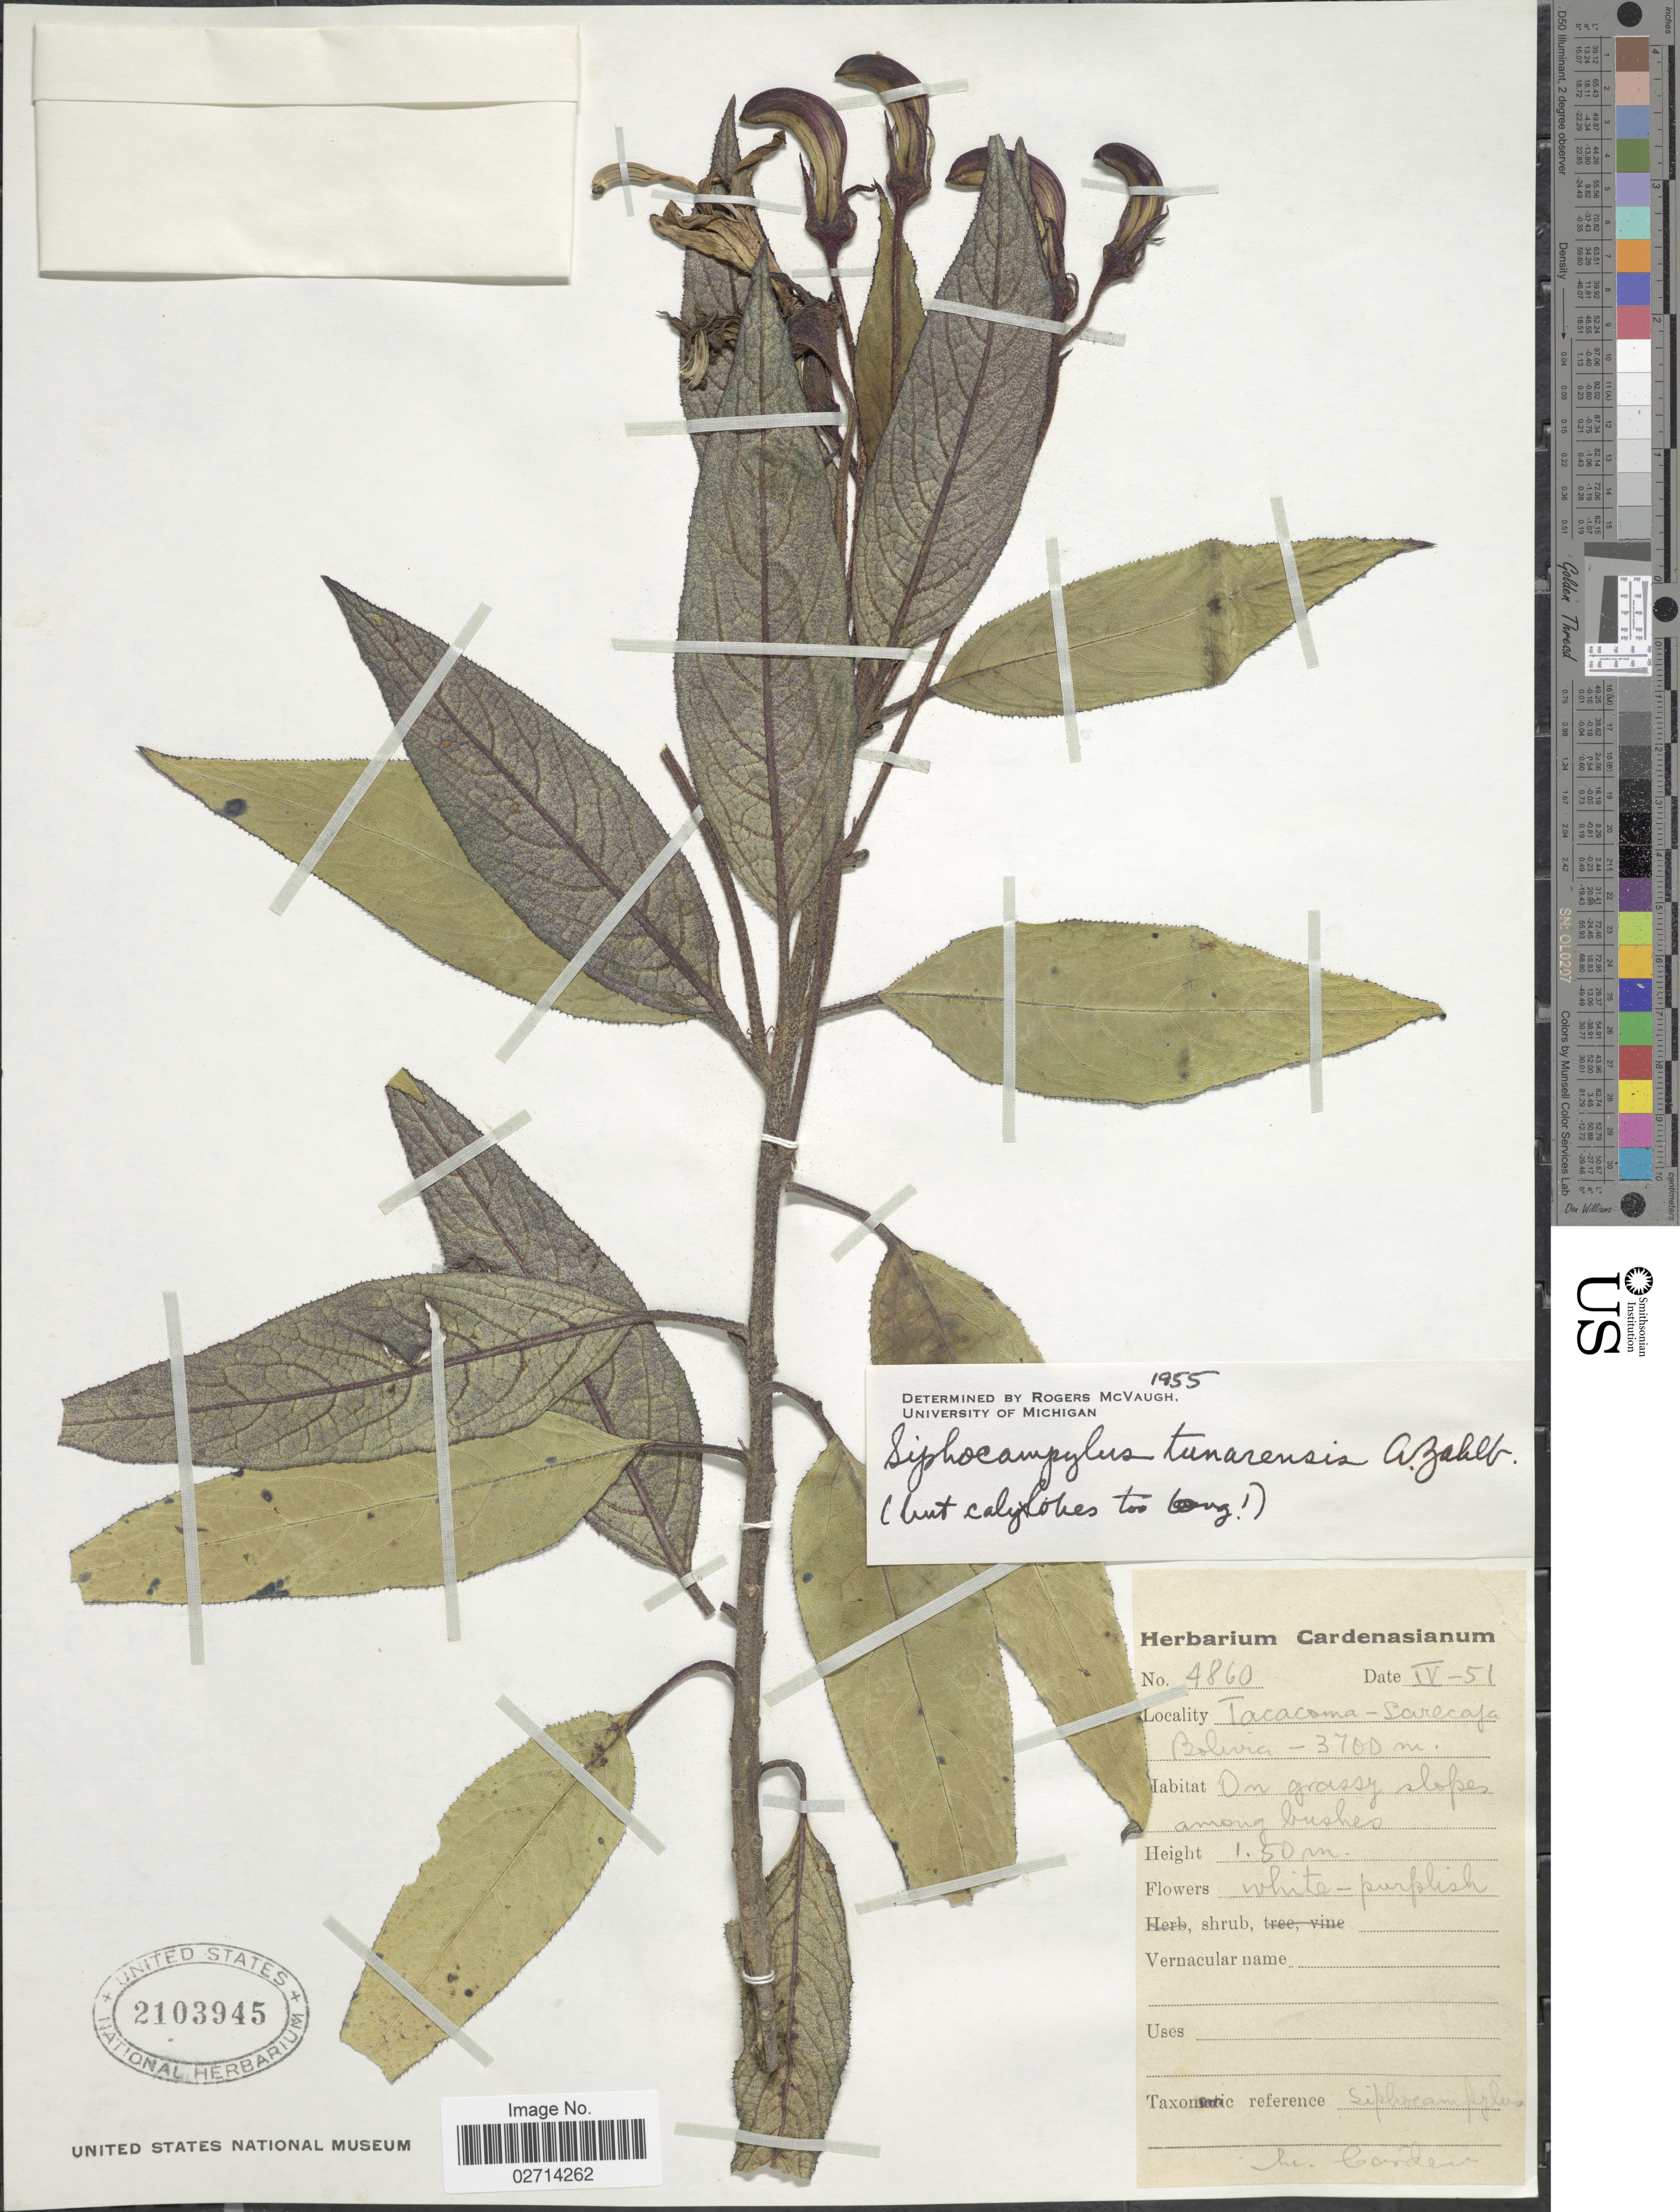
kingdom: Plantae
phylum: Tracheophyta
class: Magnoliopsida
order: Asterales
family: Campanulaceae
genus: Siphocampylus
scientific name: Siphocampylus tunarensis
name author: Zahlbr.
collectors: M. Cárdenas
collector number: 4860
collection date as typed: Transcribed d/m/y: /4/51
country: Bolivia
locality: Tacacoma-Larecaja. On grassy slopes.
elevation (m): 3700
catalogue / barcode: US 2103945